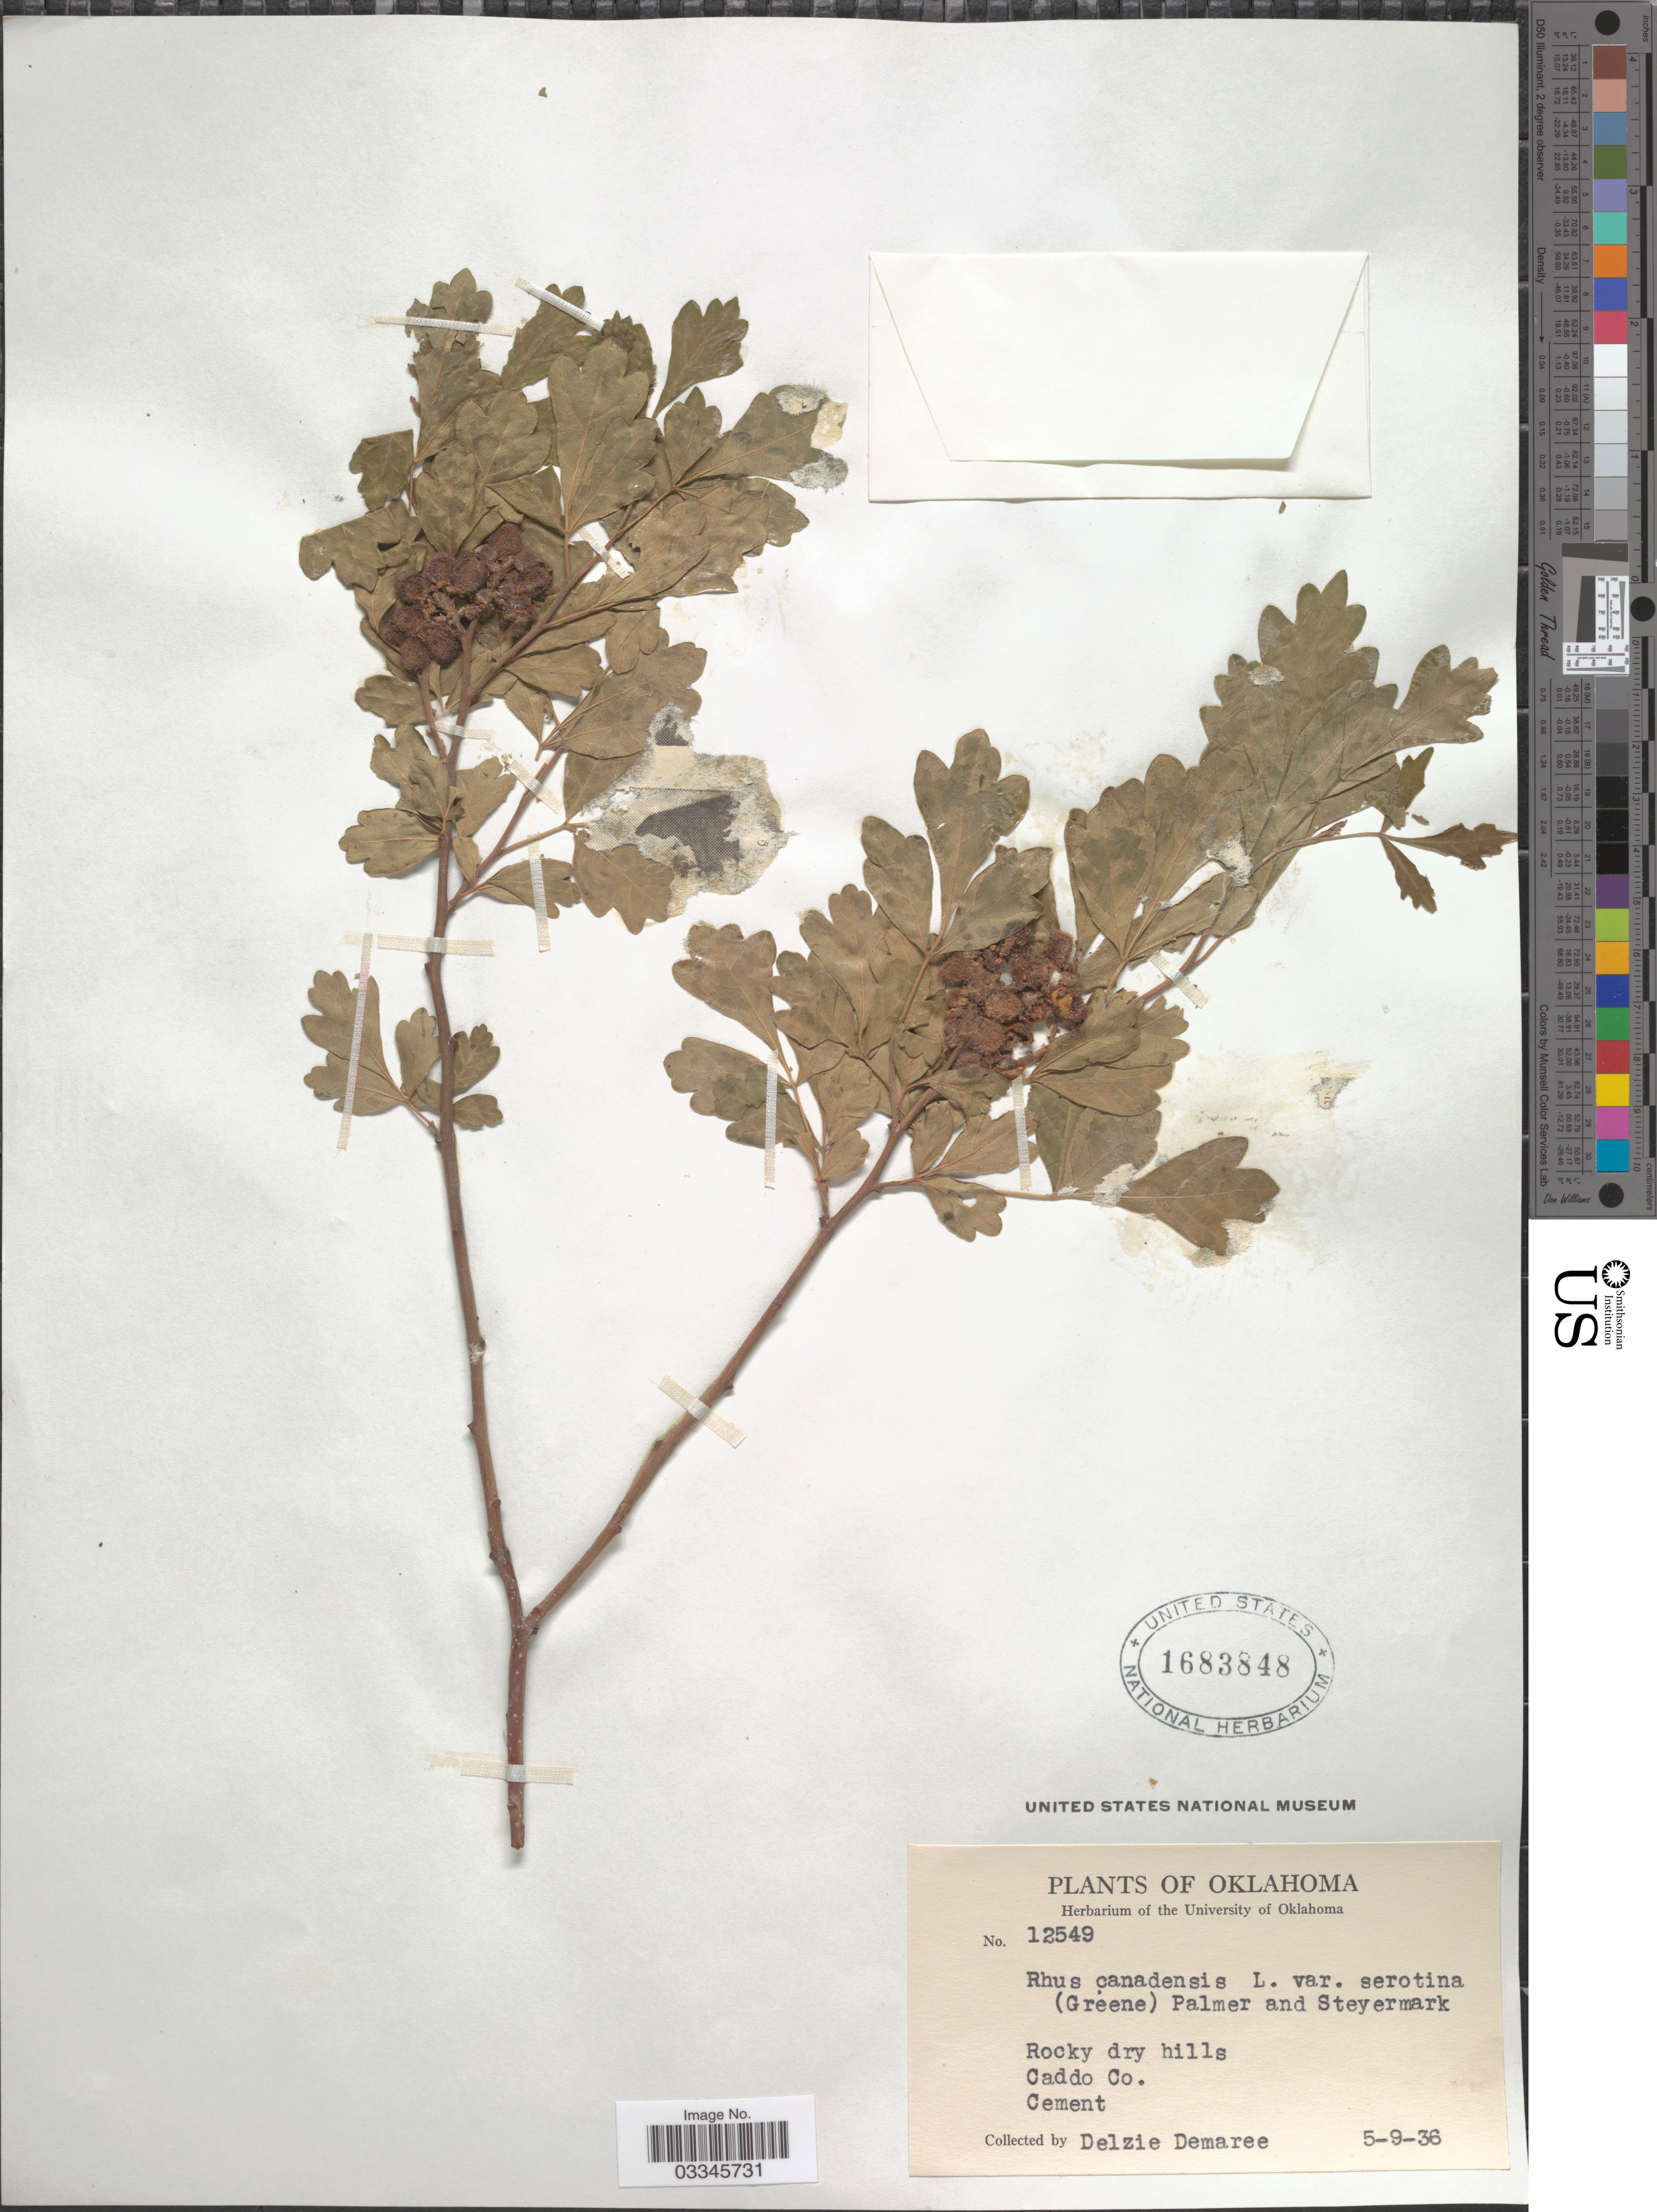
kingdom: Plantae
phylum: Tracheophyta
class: Magnoliopsida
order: Sapindales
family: Anacardiaceae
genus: Rhus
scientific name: Rhus canadensis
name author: Marshall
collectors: D. Demaree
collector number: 12549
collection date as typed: Transcribed d/m/y: 9/5/36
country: United States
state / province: Oklahoma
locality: Caddo Co. Cement.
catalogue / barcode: US 1683848